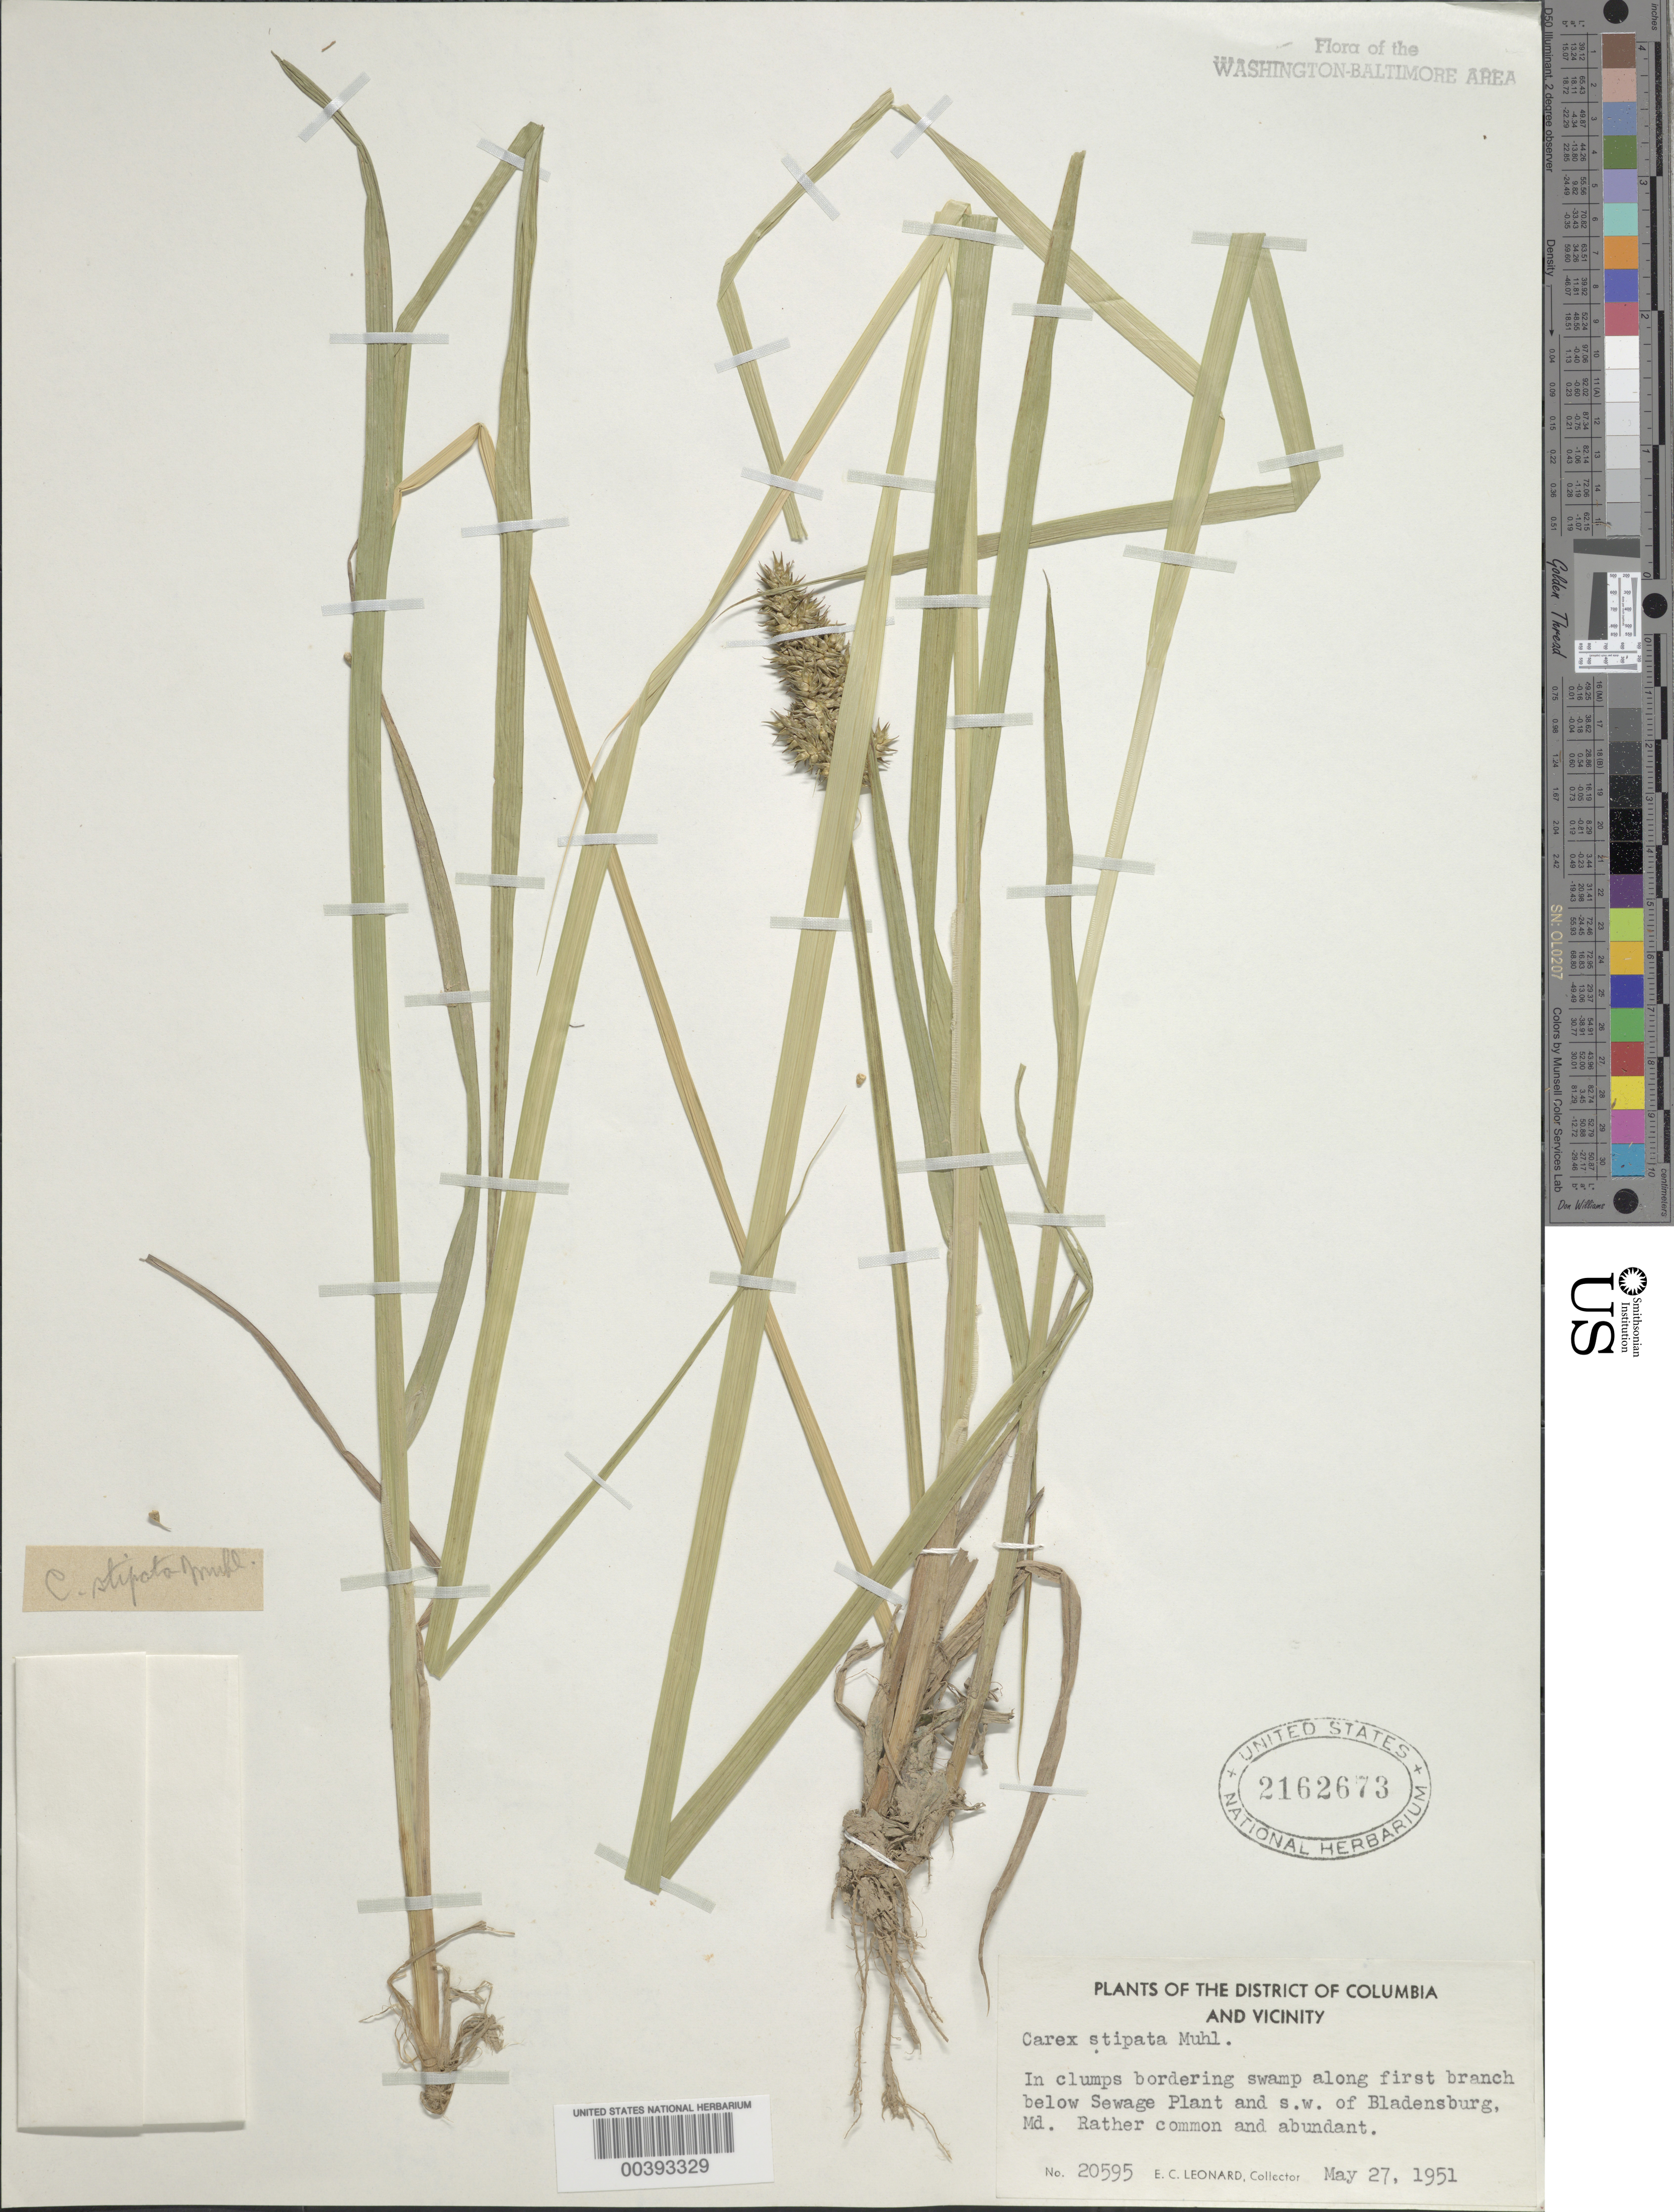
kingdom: Plantae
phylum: Tracheophyta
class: Liliopsida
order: Poales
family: Cyperaceae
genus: Carex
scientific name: Carex stipata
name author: Muhl. ex Willd.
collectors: E. C. Leonard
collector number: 20595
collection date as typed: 27 May 1951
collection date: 1951-05-27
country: United States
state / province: Maryland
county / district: Prince George's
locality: Sewage Plant vicinity, southwest of Bladensburg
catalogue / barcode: US 2162673